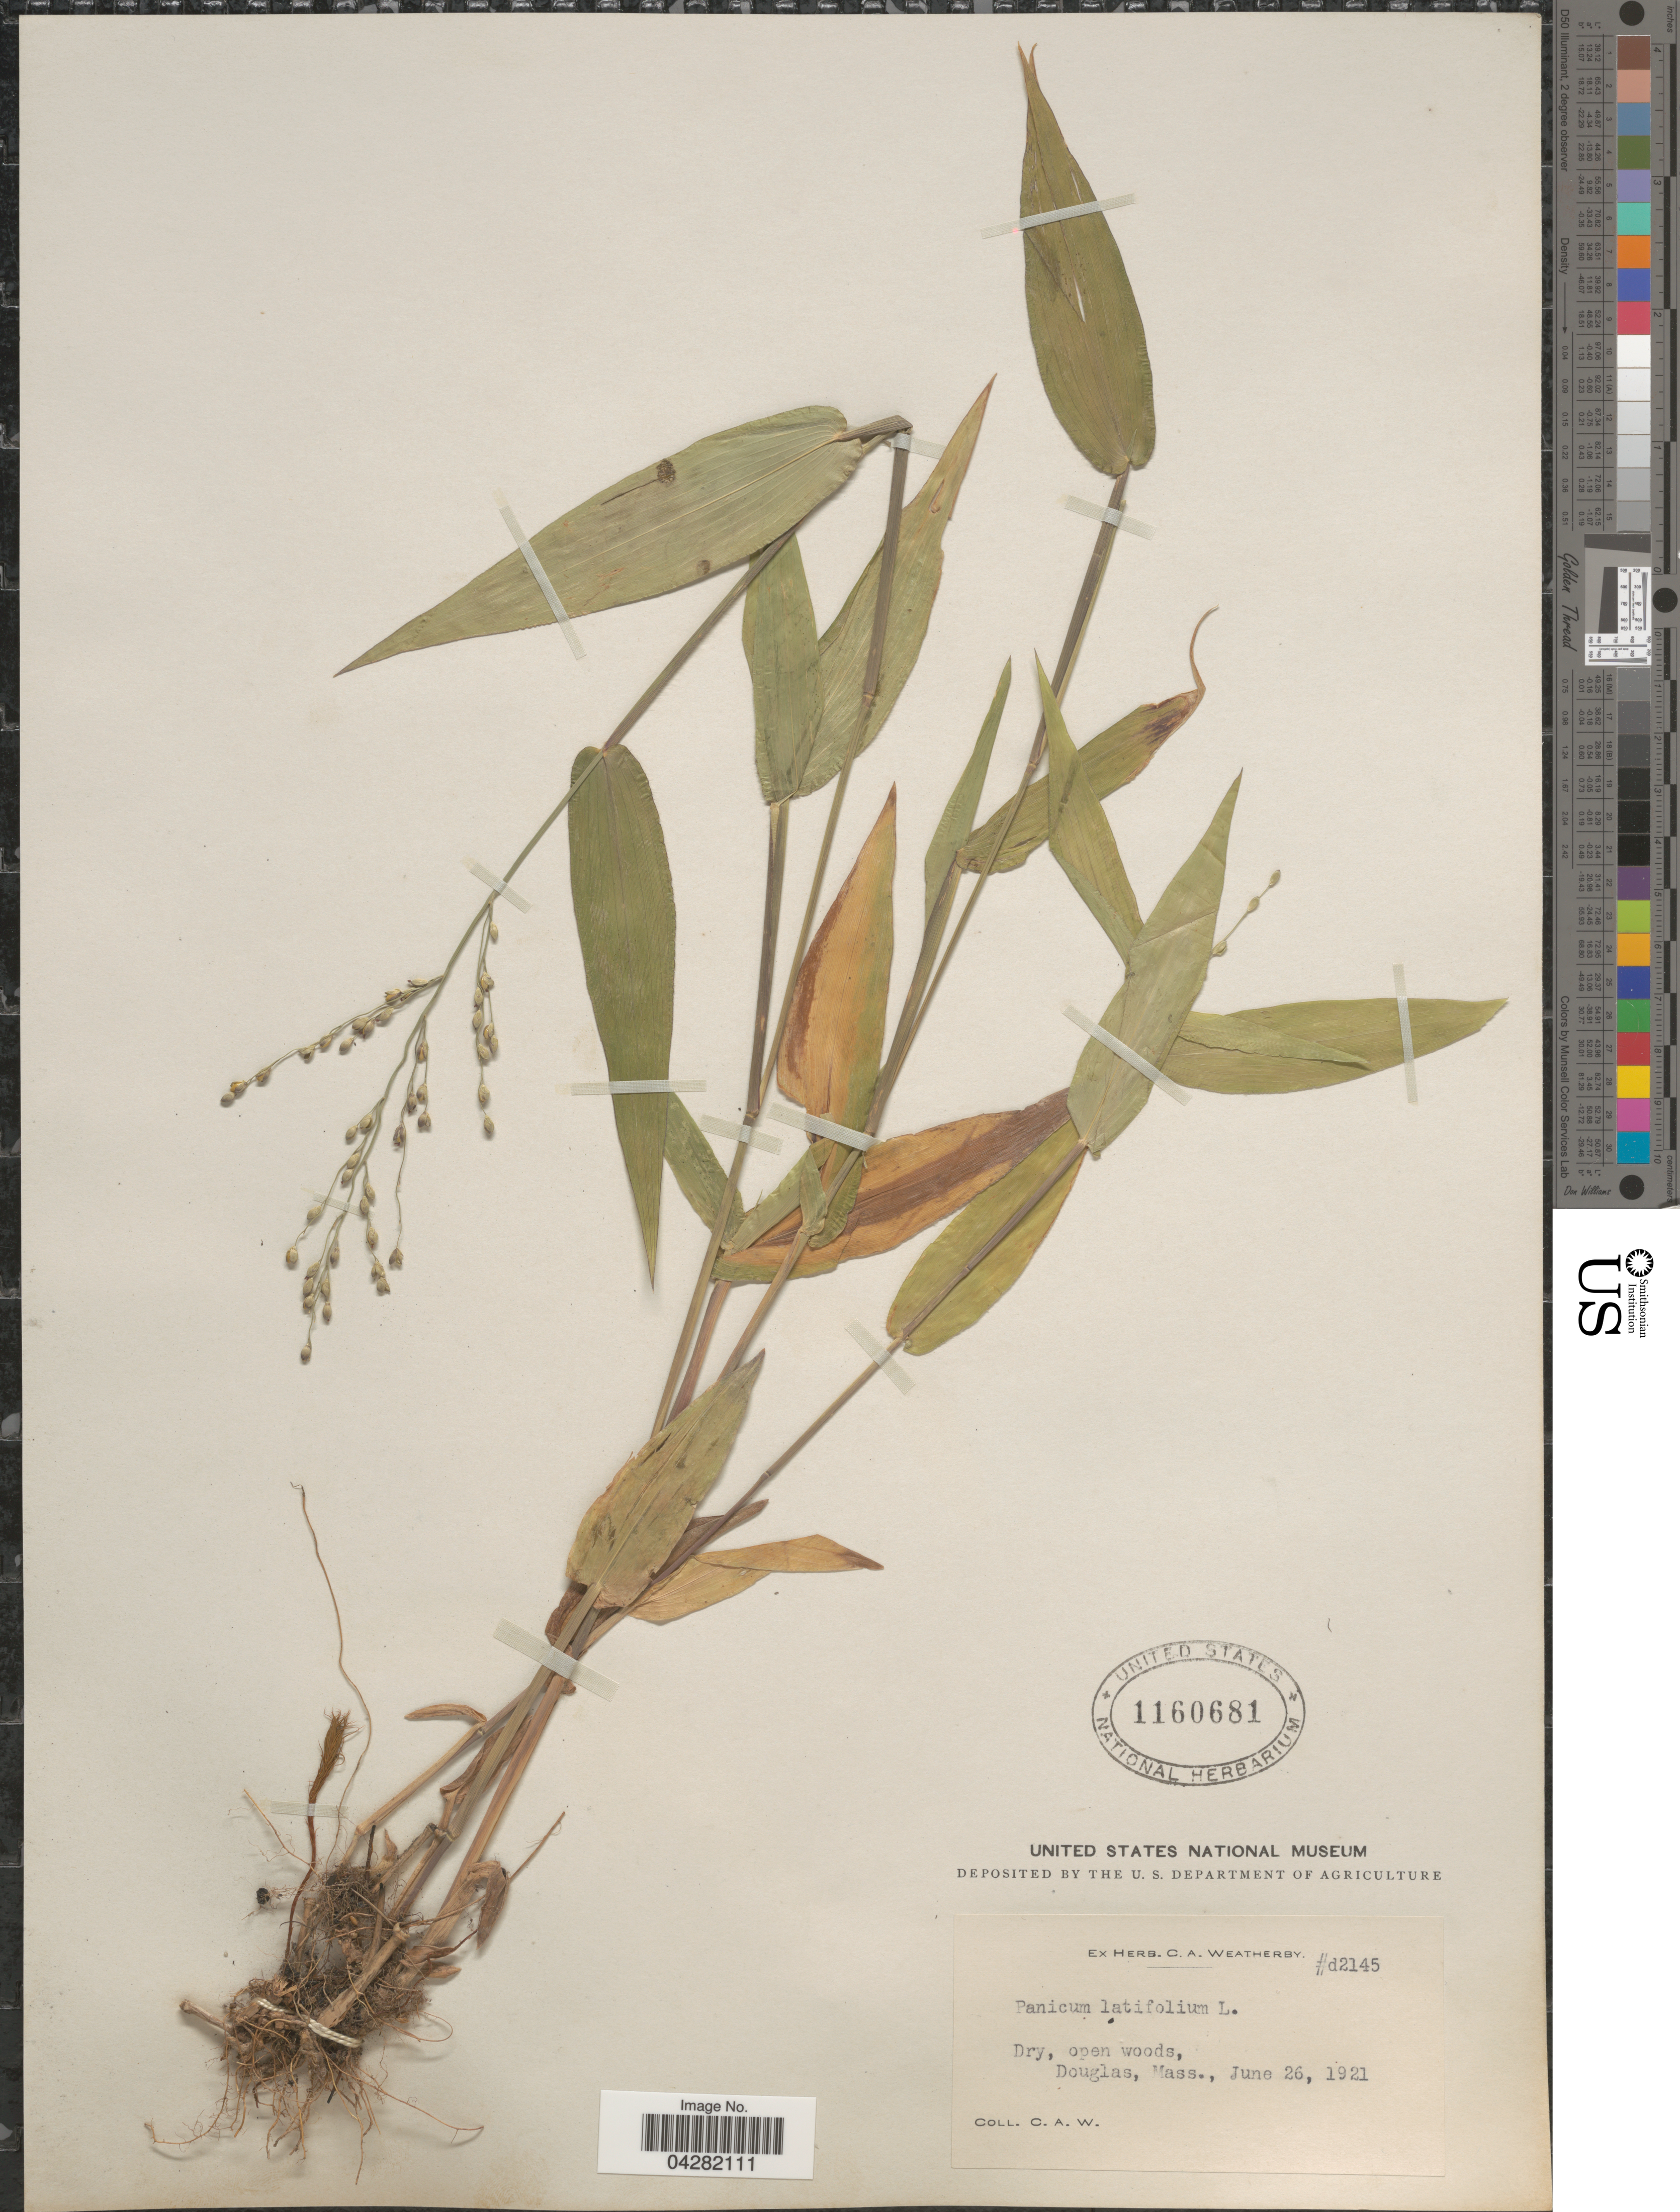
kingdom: Plantae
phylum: Tracheophyta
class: Liliopsida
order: Poales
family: Poaceae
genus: Dichanthelium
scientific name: Dichanthelium latifolium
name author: (L.) Harvill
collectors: C. A. Weatherby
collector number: d2145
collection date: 1921-06-26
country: United States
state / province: Massachusetts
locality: Douglas.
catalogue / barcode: US 1160681